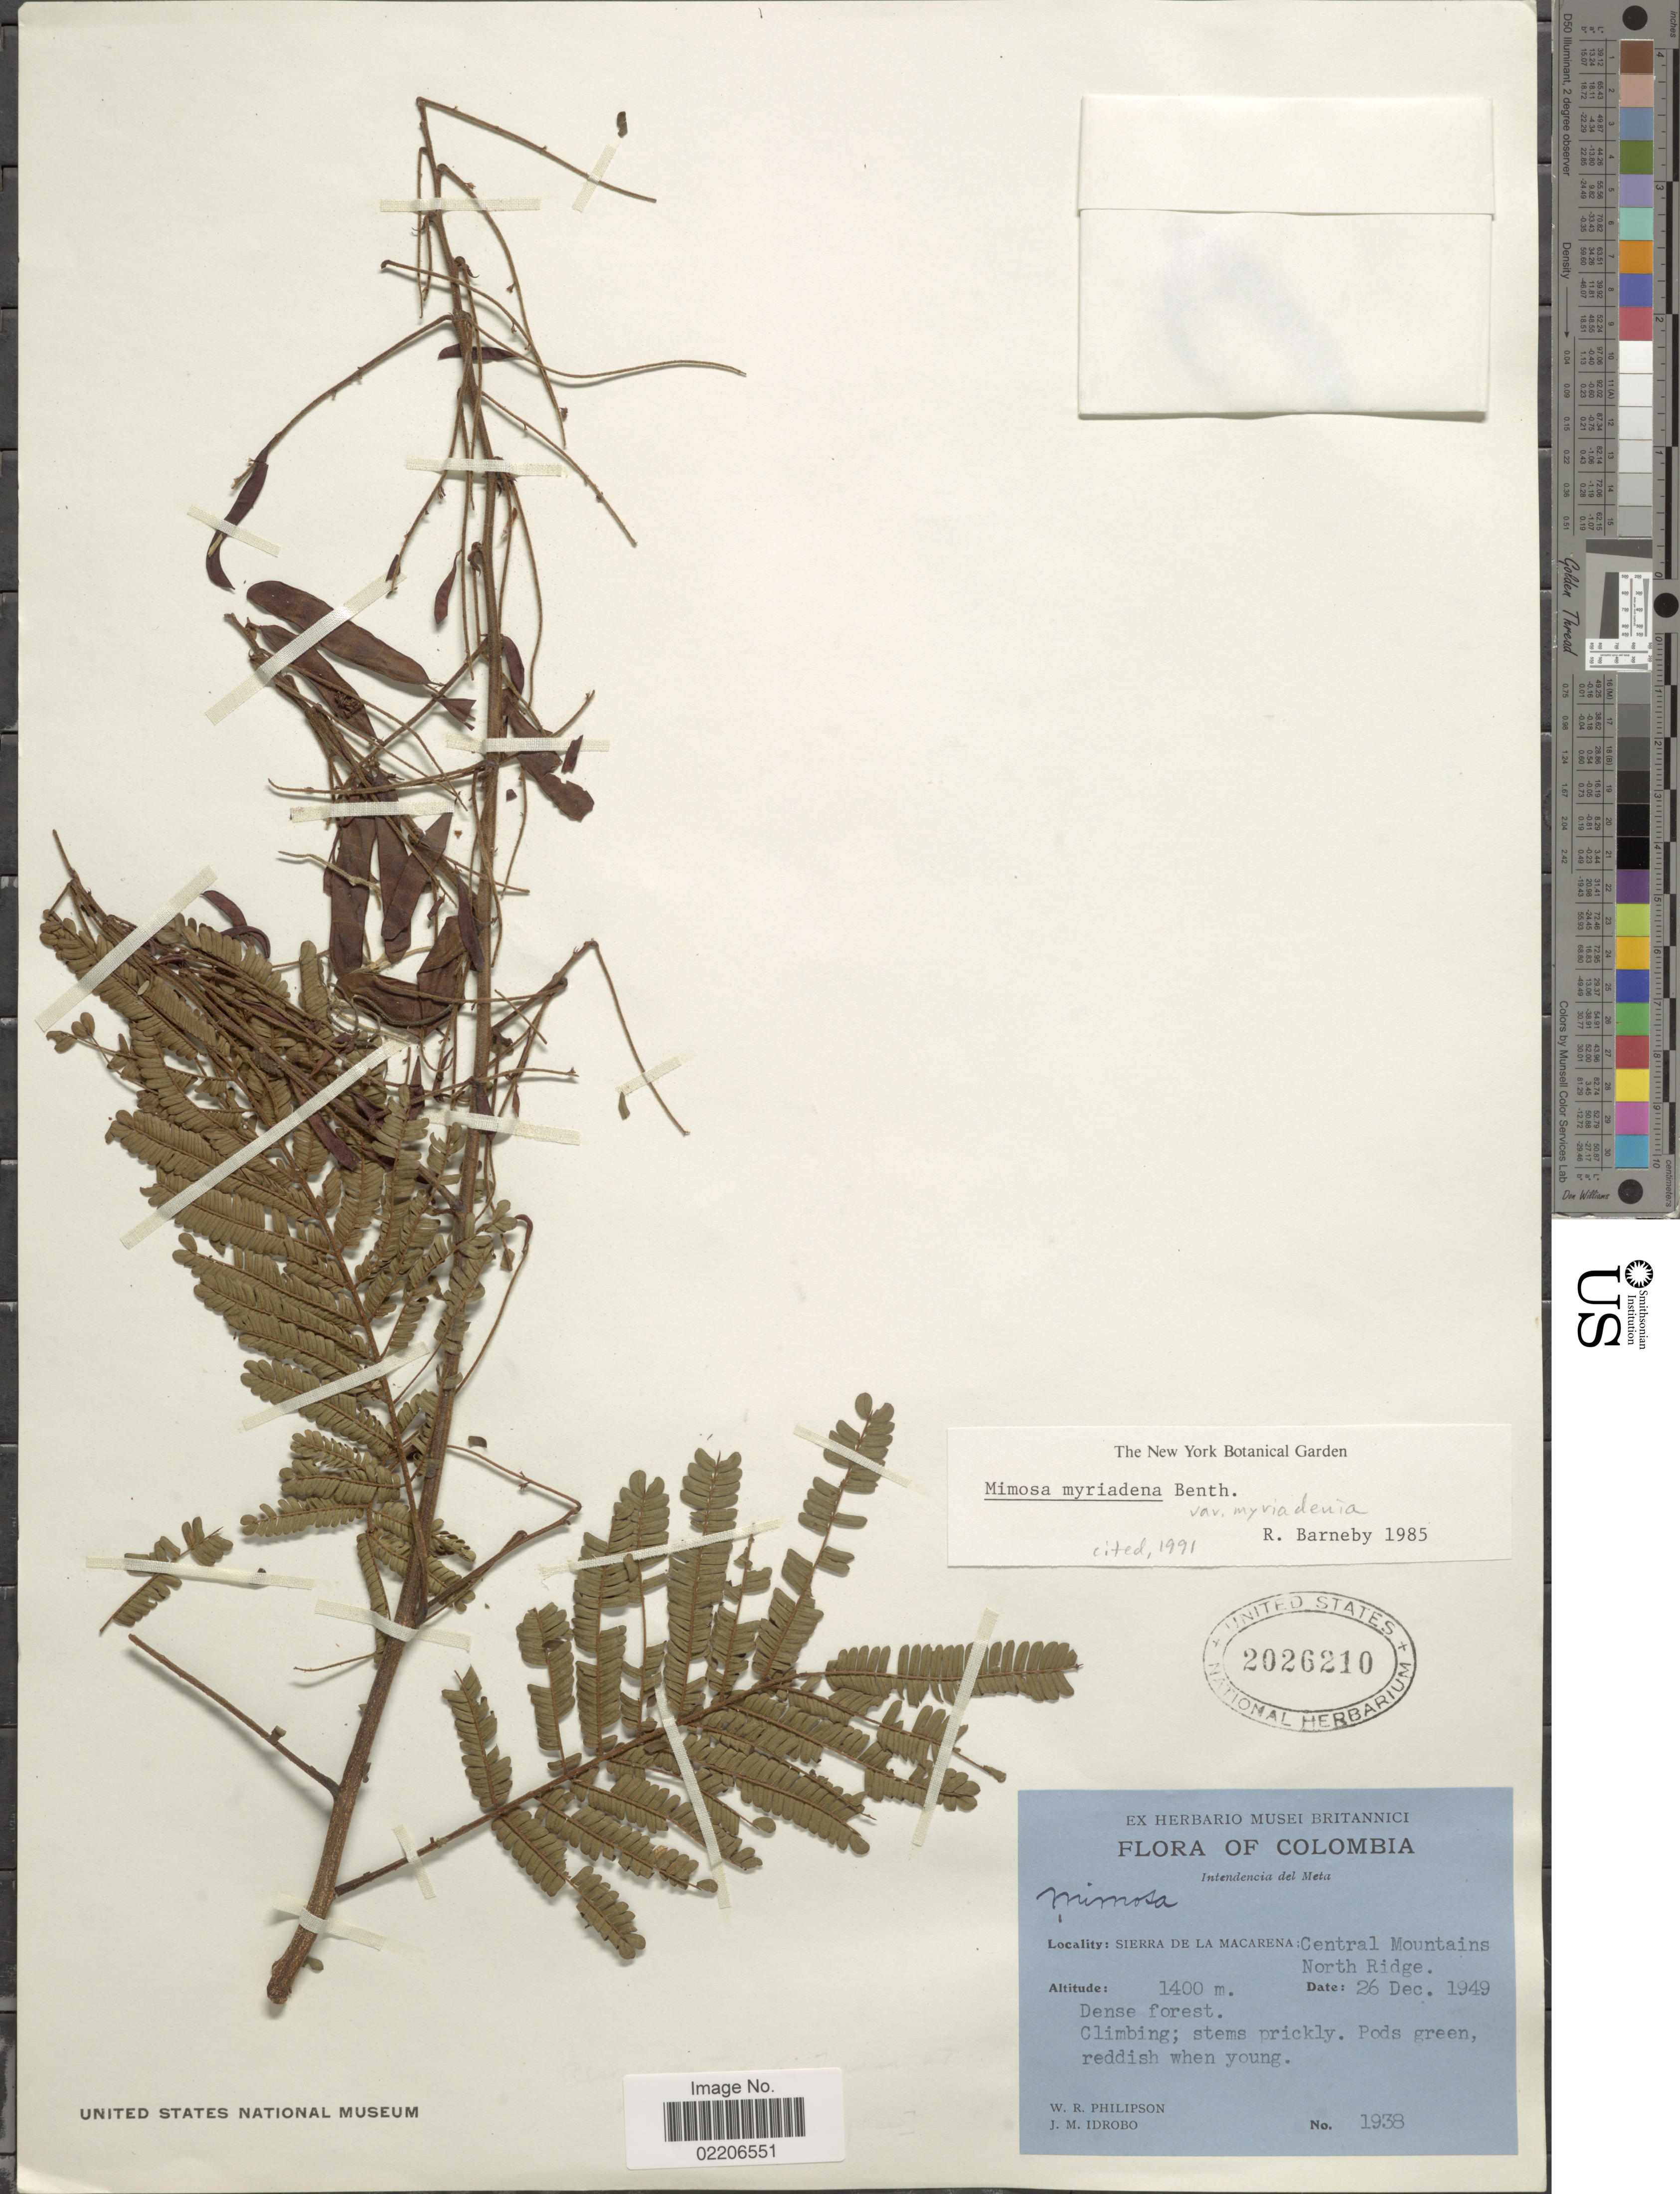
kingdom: Plantae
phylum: Tracheophyta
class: Magnoliopsida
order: Fabales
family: Fabaceae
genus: Mimosa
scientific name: Mimosa myriadenia var. myriadenia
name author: (Benth.) Benth.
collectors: W. R. Philipson & J. M. Idrobo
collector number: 1938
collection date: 1949-12-26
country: Colombia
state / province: Meta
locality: Intendencia del Meta. Sierra de la Macarena: Central Mountains North Ridge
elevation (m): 1400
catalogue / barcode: US 2026210